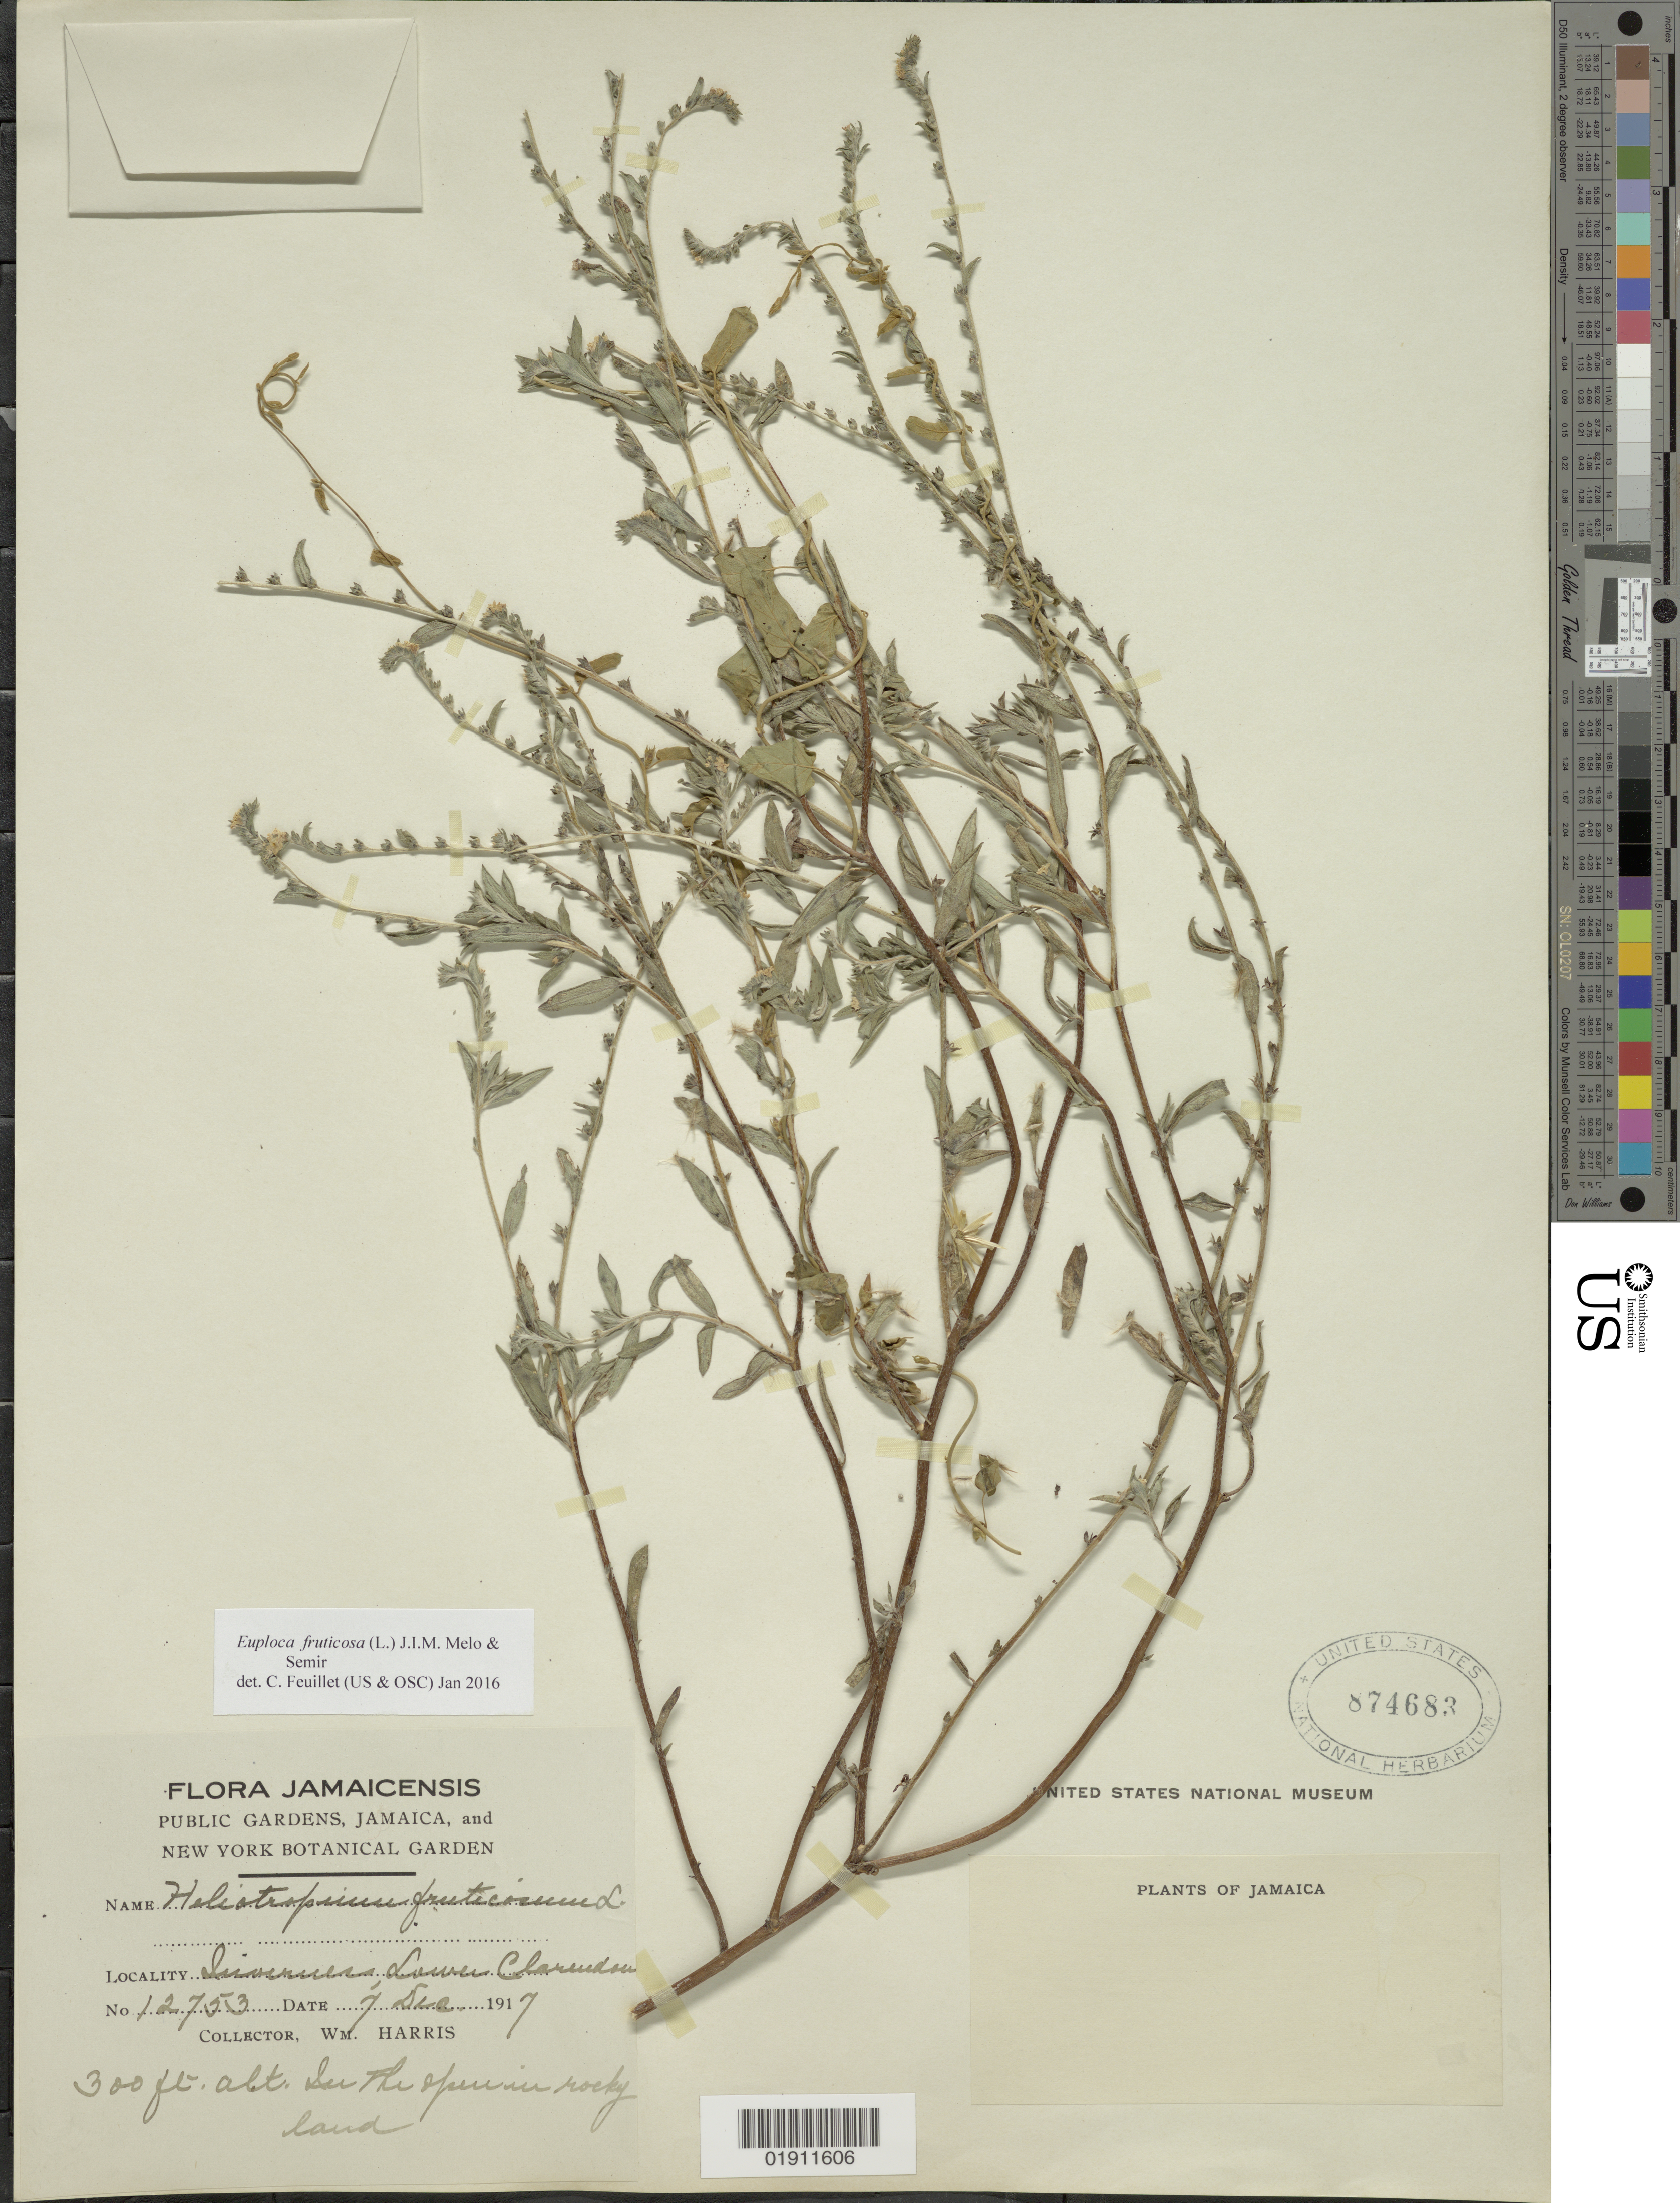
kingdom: Plantae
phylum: Tracheophyta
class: Magnoliopsida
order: Boraginales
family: Heliotropiaceae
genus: Euploca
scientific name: Euploca fruticosa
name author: (L.) J.I.M. Melo & Semir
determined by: Feuillet, C.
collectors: W. H. Harris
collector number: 12753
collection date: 1917-12-07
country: Jamaica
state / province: Clarendon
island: Jamaica I.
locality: Inverness, Lower Clarendon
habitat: In the open rocky land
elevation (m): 91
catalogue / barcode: US 874683